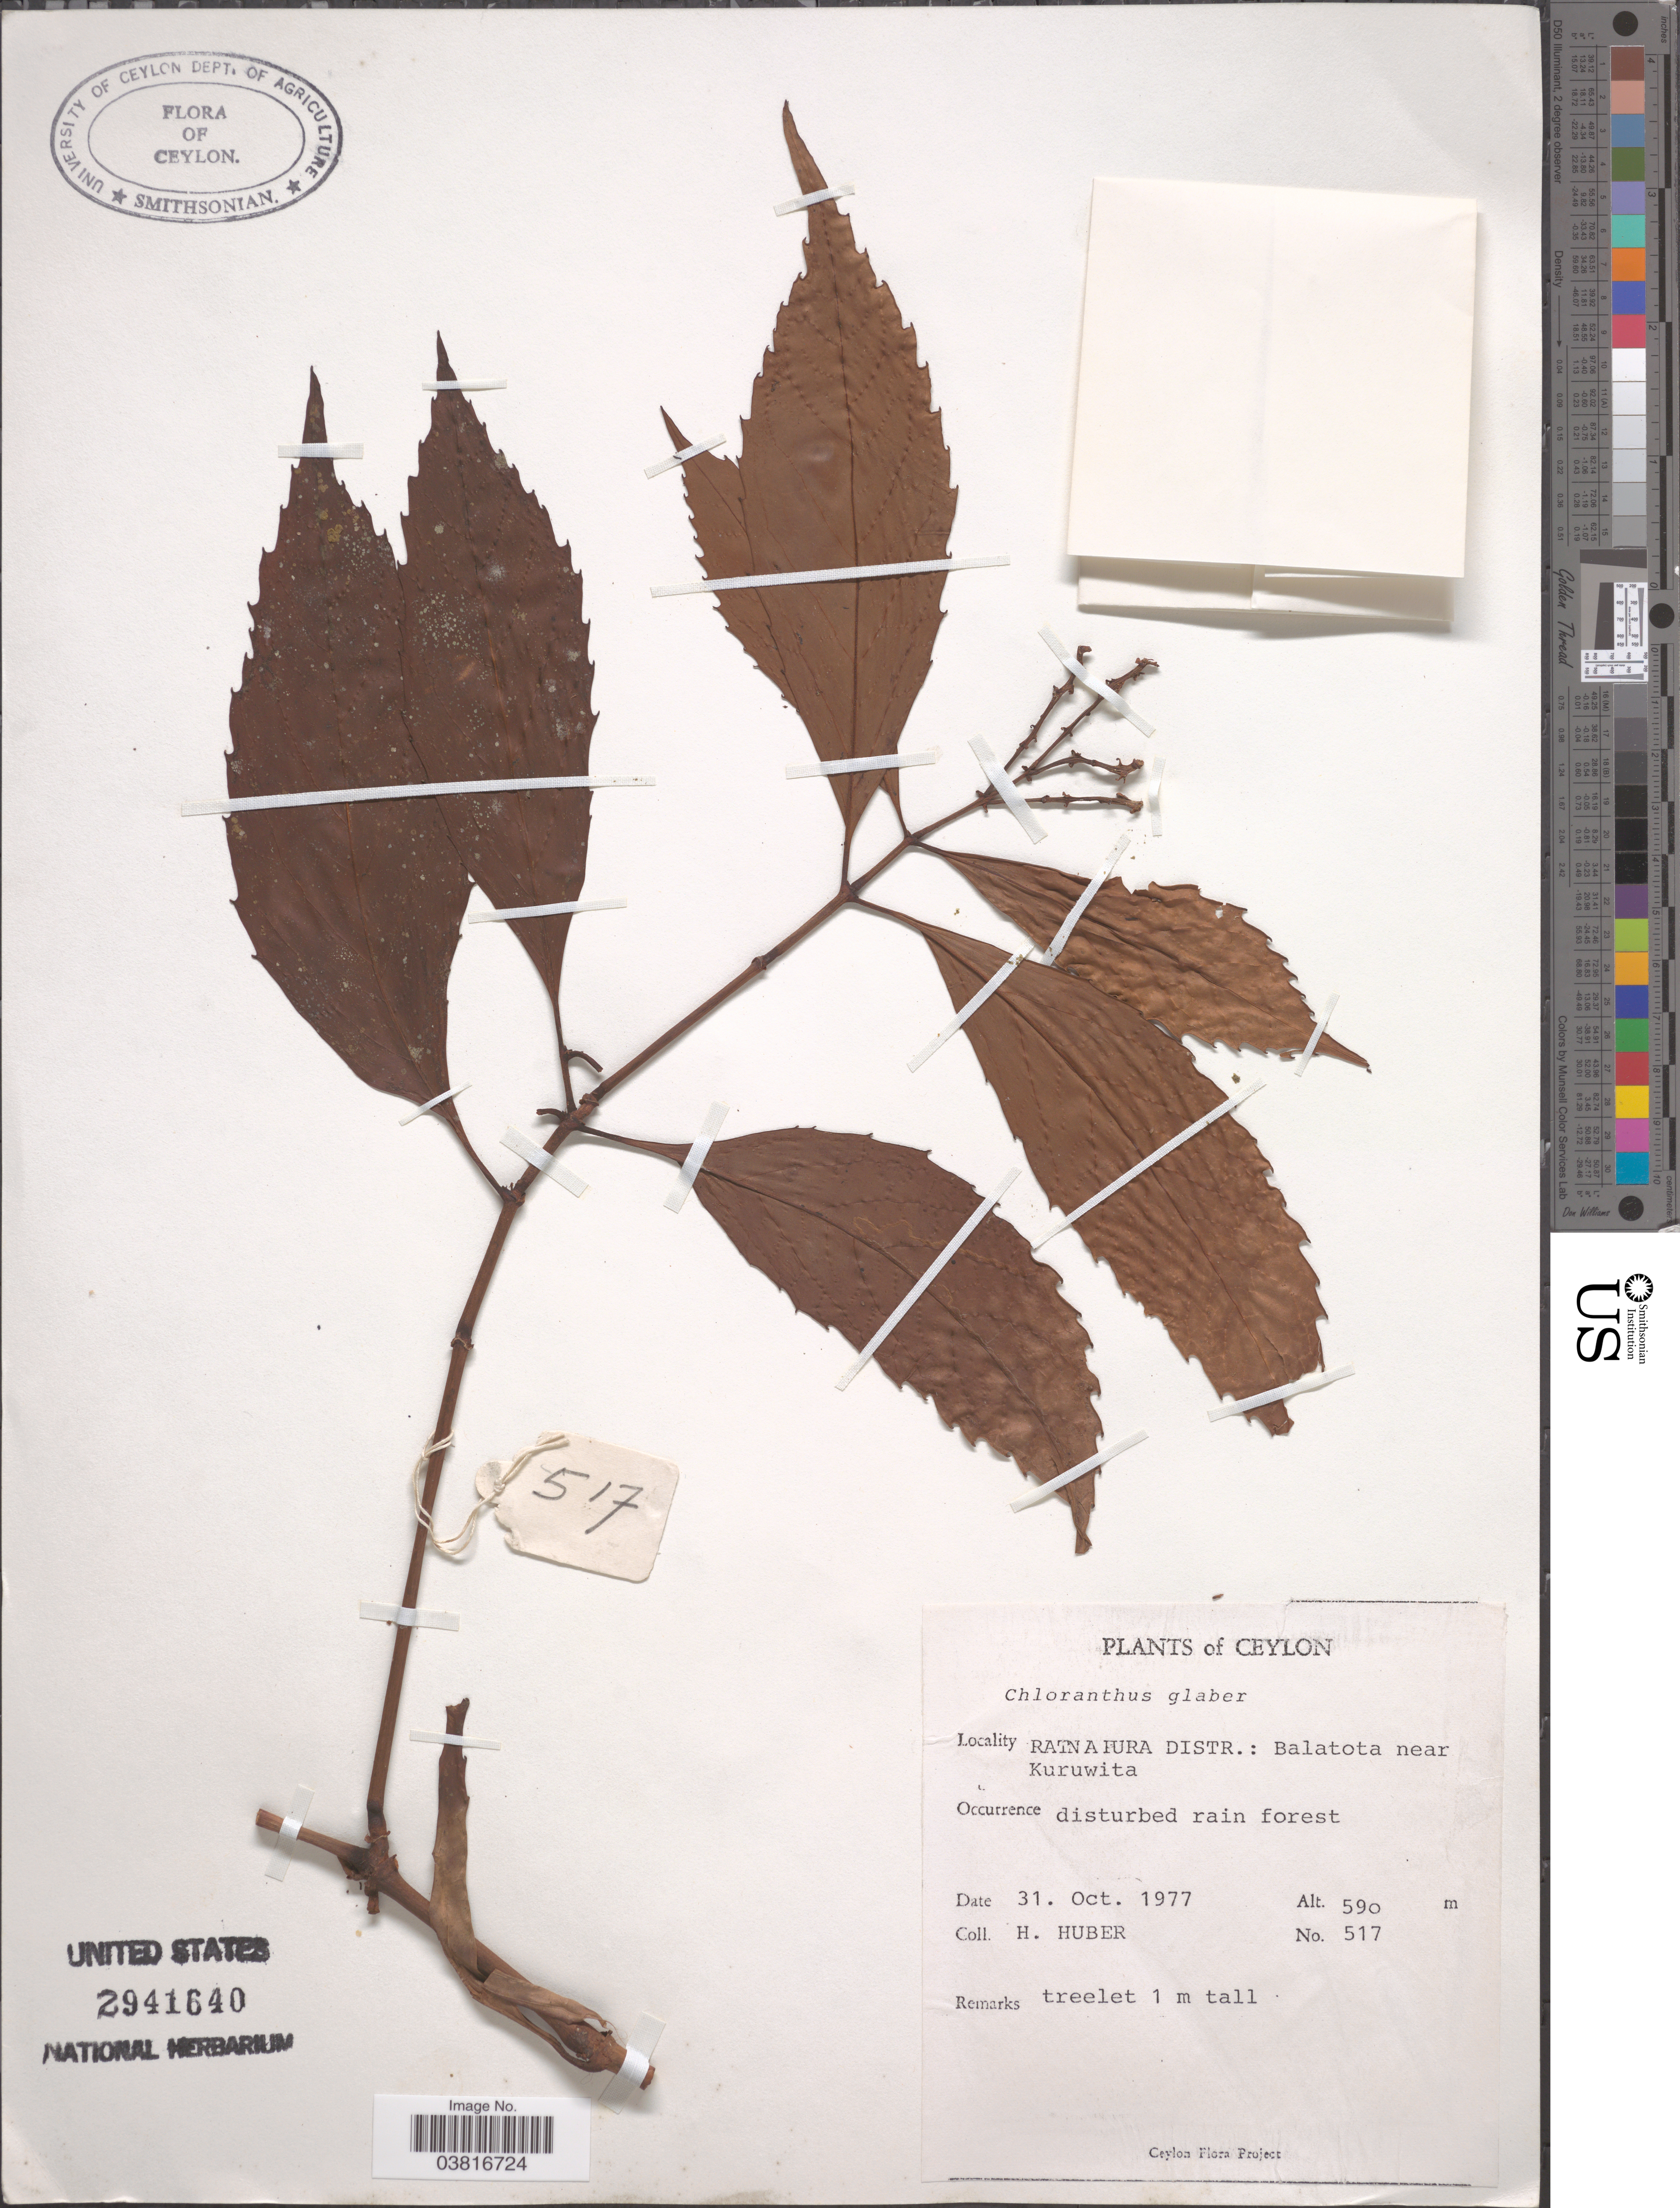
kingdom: Plantae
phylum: Tracheophyta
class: Magnoliopsida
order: Chloranthales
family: Chloranthaceae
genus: Chloranthus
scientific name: Chloranthus glabra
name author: (Thunb.) Makino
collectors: H. Huber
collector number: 517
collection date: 1977-10-31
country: Sri Lanka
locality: Ceylon. Ratnapura Distr.: Balatota near Kuruwita.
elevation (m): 590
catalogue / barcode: US 2941640